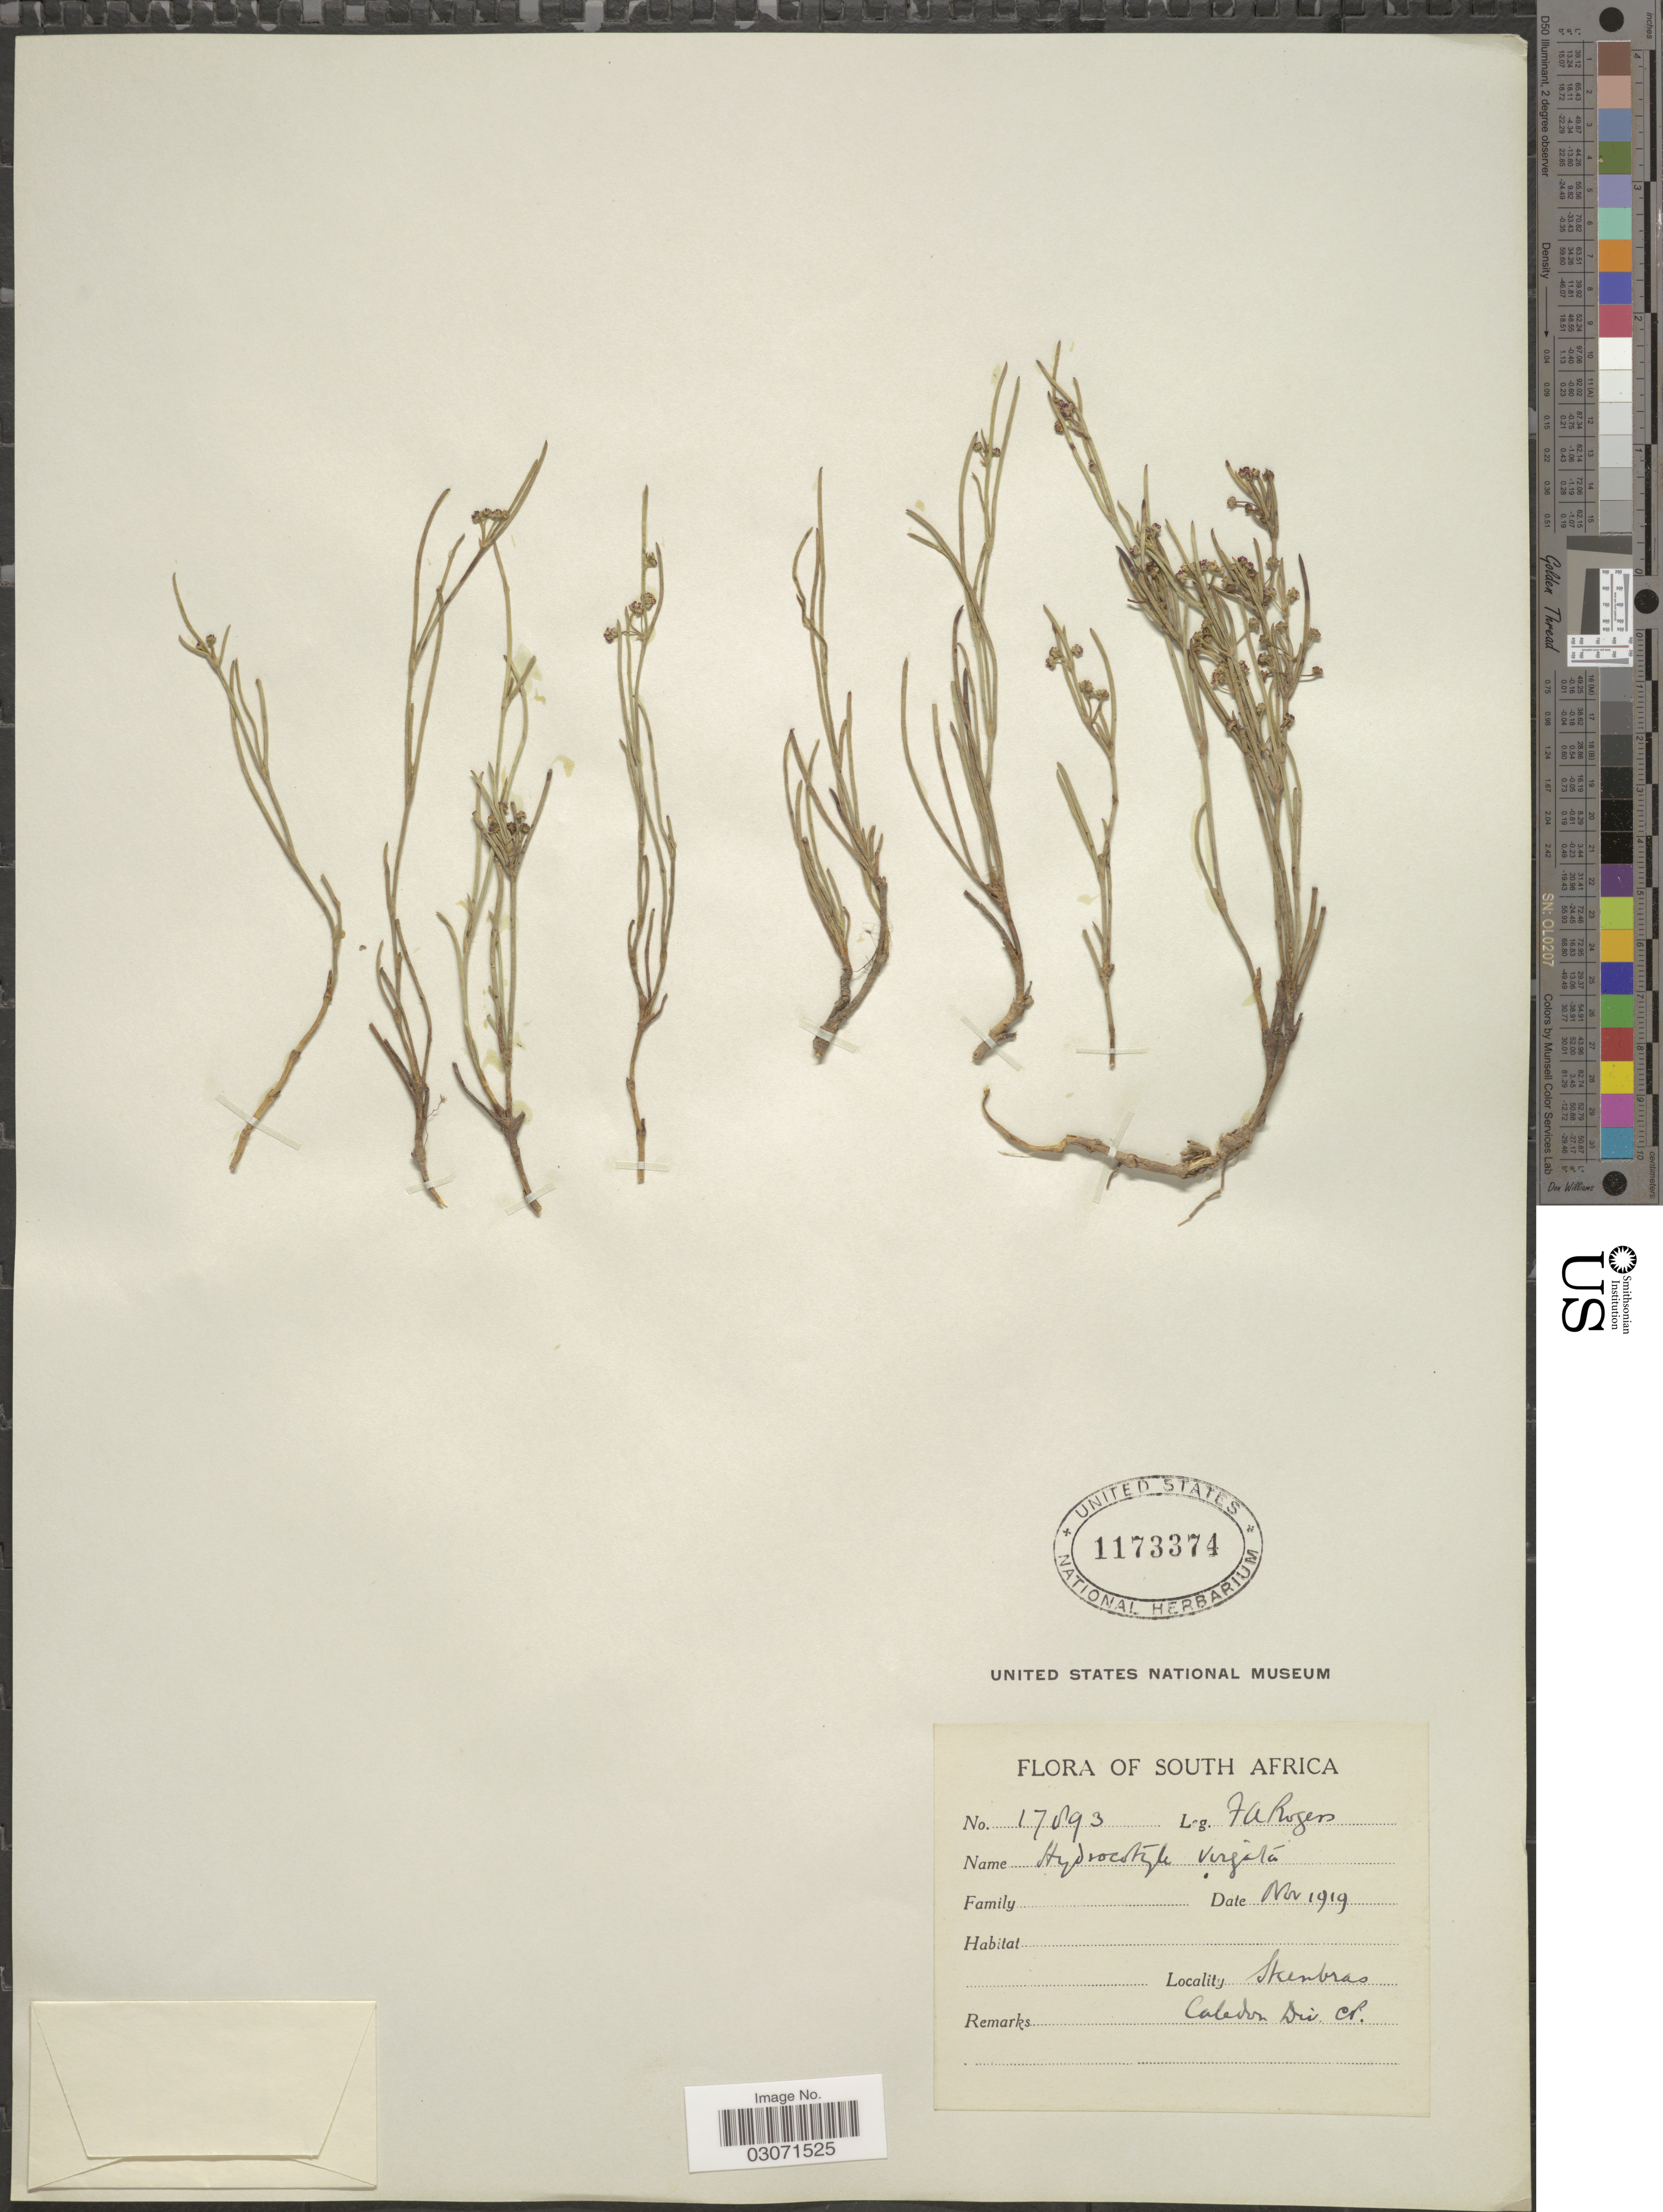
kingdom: Plantae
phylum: Tracheophyta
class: Magnoliopsida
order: Apiales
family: Araliaceae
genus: Hydrocotyle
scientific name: Hydrocotyle virgata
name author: L. f.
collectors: F. A. Rogers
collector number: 17893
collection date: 1919-11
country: South Africa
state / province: Western Cape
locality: Steenbras, Caledon Div., CP. [Cape Province]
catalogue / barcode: US 1173374